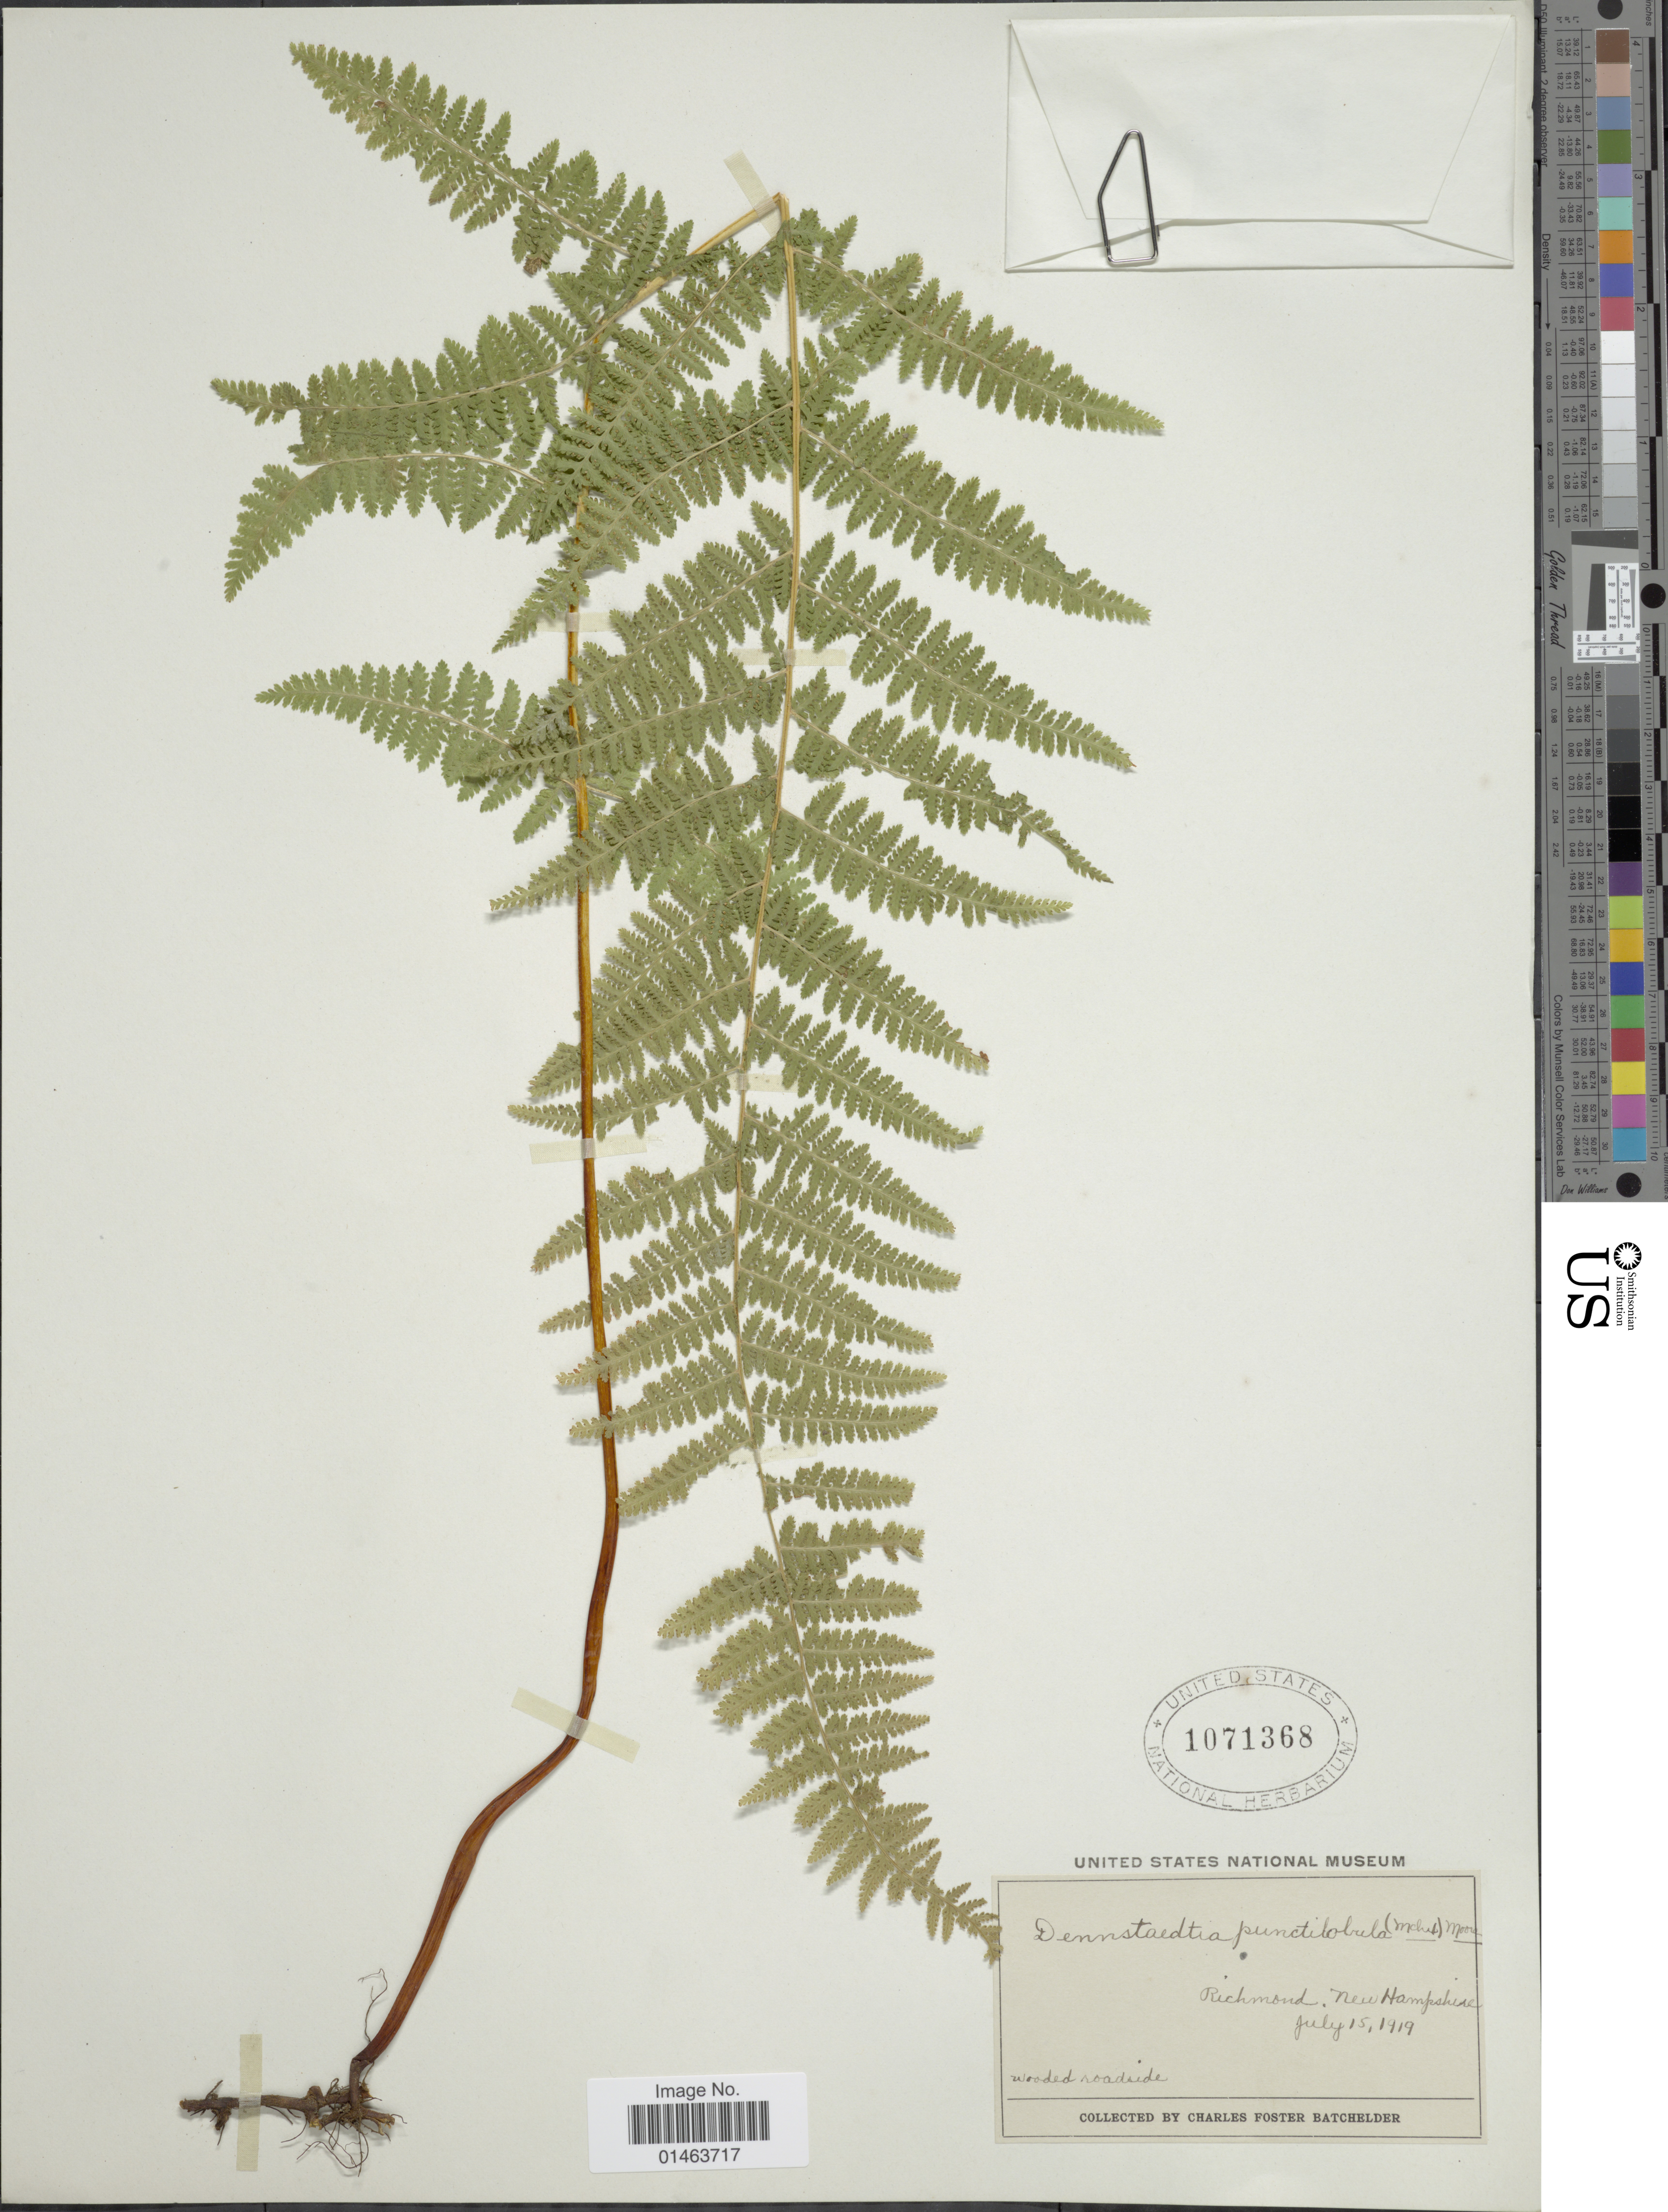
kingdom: Plantae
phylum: Tracheophyta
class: Polypodiopsida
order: Polypodiales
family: Dennstaedtiaceae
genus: Dennstaedtia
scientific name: Dennstaedtia punctilobula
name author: (Michx.) T. Moore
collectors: C. Batchelder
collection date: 1919-07-15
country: United States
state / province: New Hampshire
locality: Richmond, New Hampshire.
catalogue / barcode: US 1071368